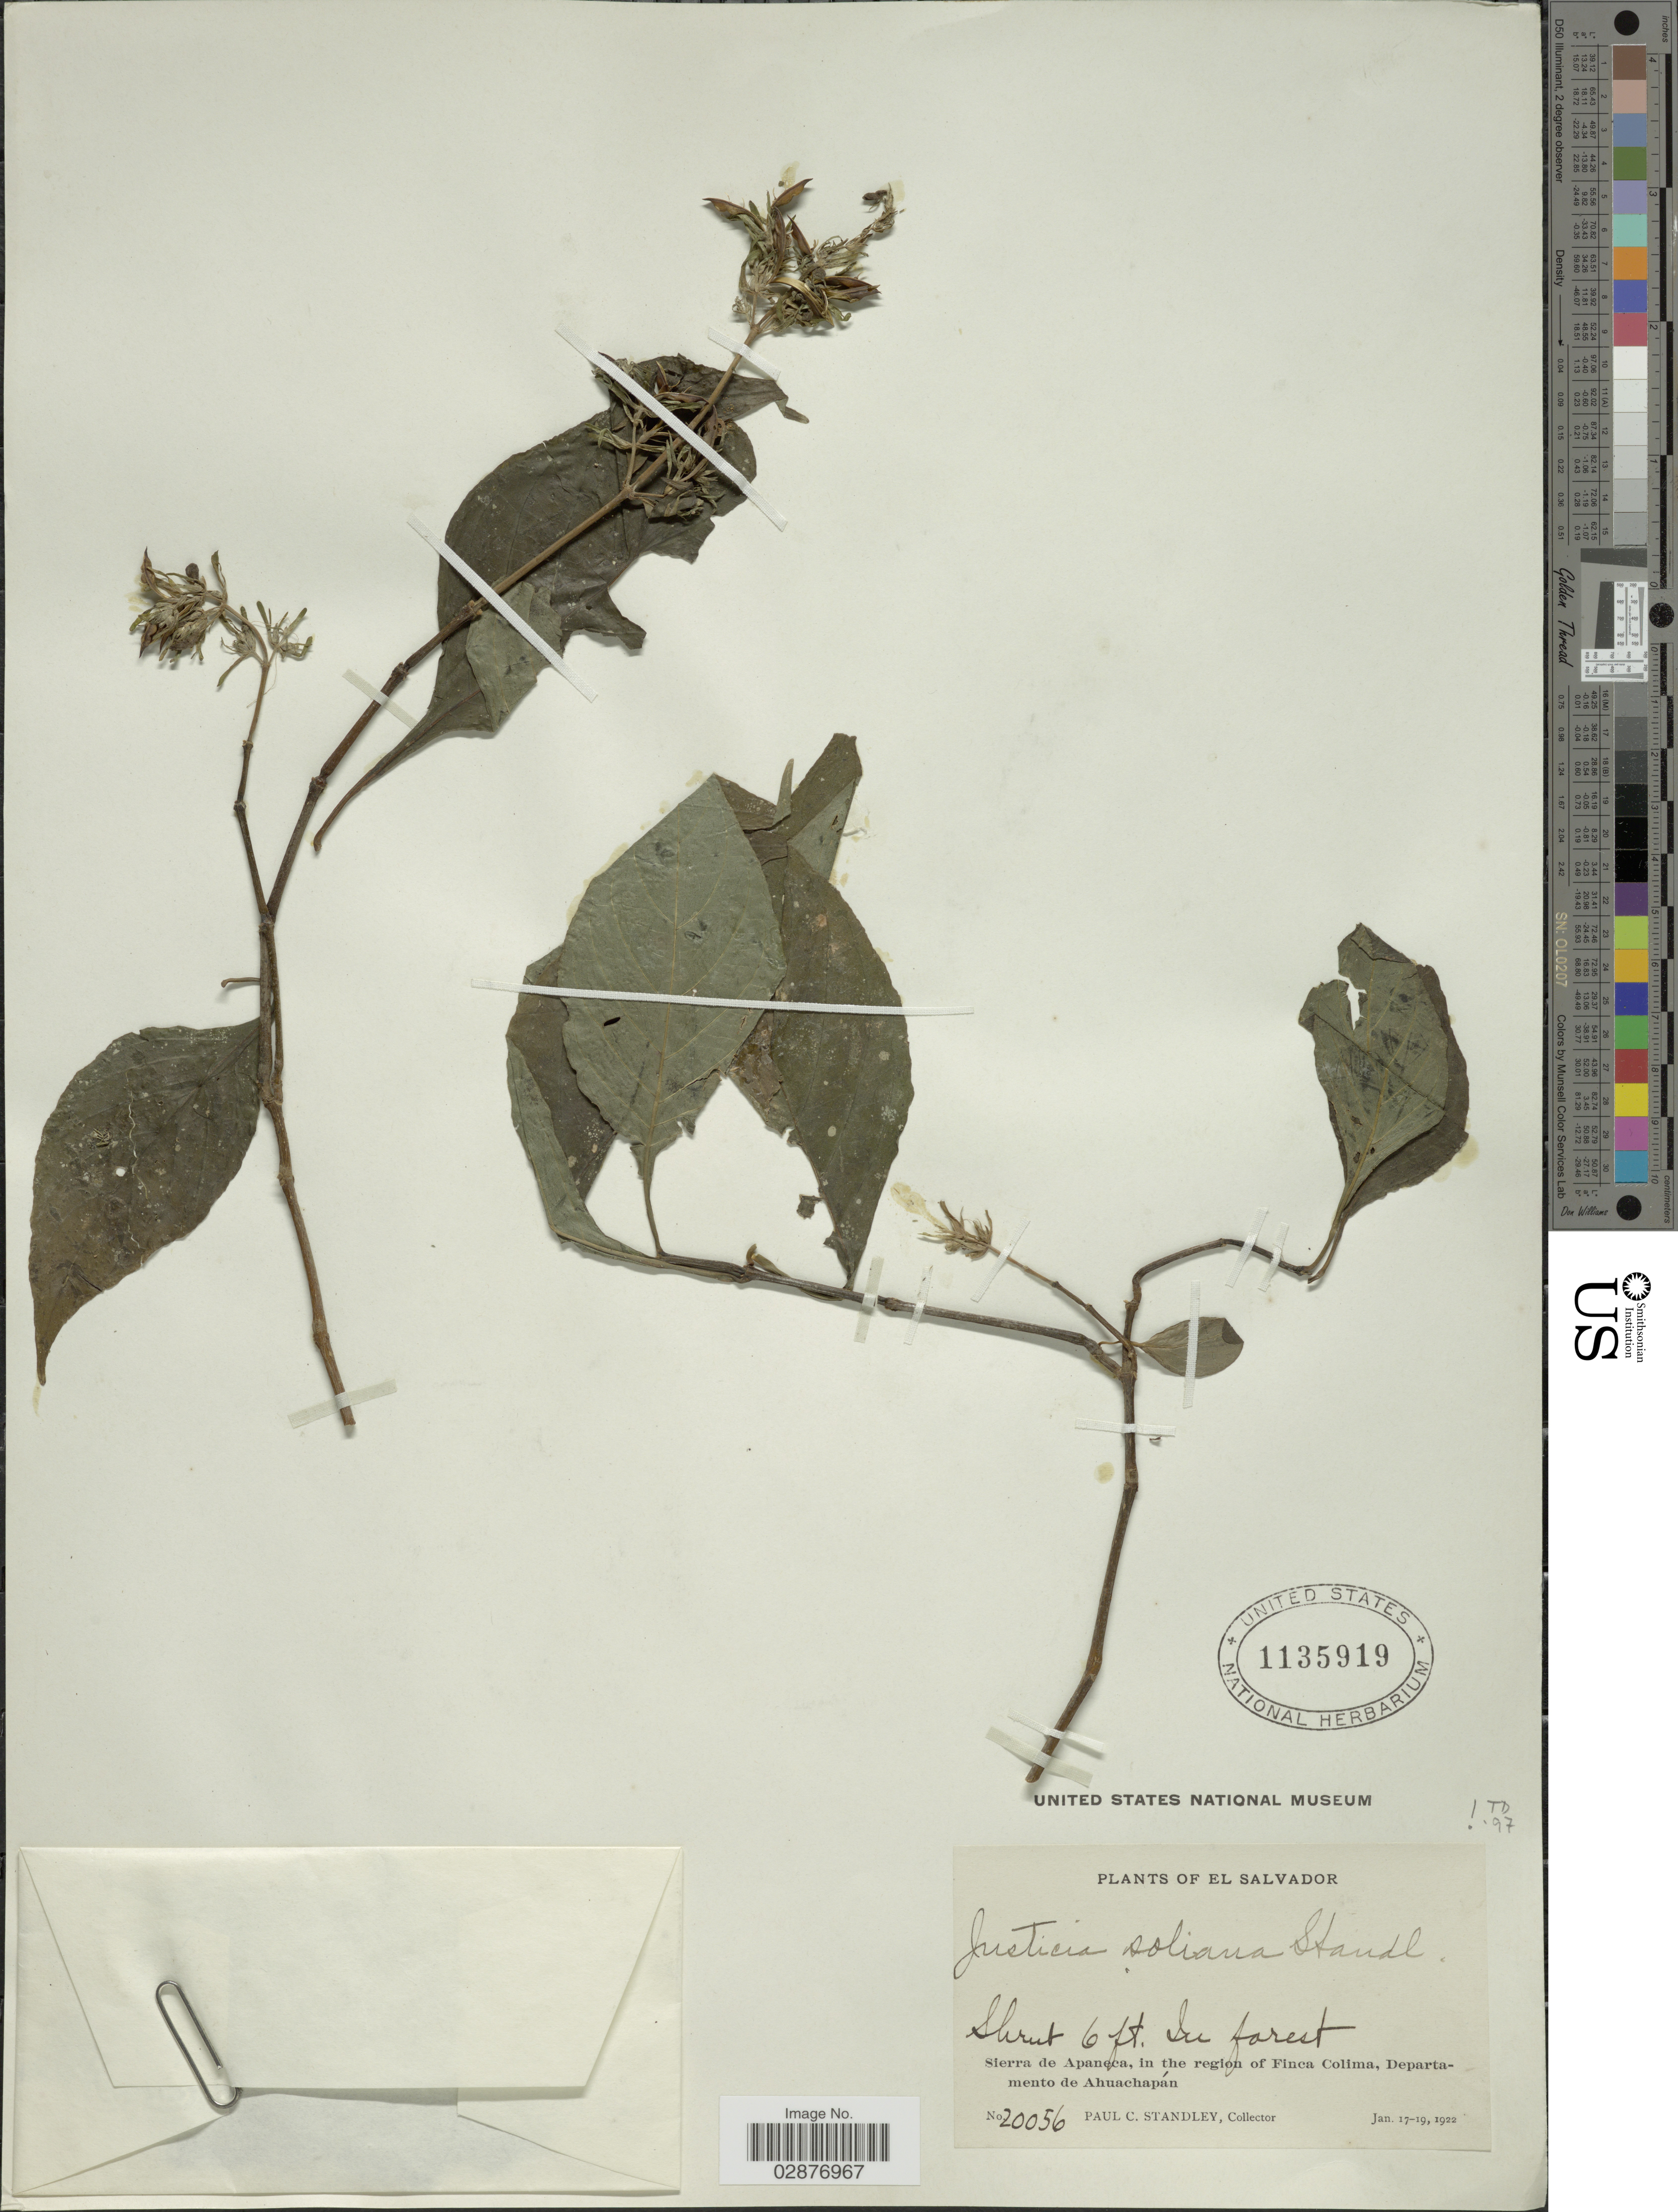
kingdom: Plantae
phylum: Tracheophyta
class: Magnoliopsida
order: Lamiales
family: Acanthaceae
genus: Justicia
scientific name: Justicia soliana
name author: Standl.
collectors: P. C. Standley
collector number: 20056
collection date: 1922-01-17/1922-01-19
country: El Salvador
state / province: Ahuachapan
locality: Sierra de Apaneca, in the region of Finca Colima, Departamento de Ahuachapán.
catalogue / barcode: US 1135919